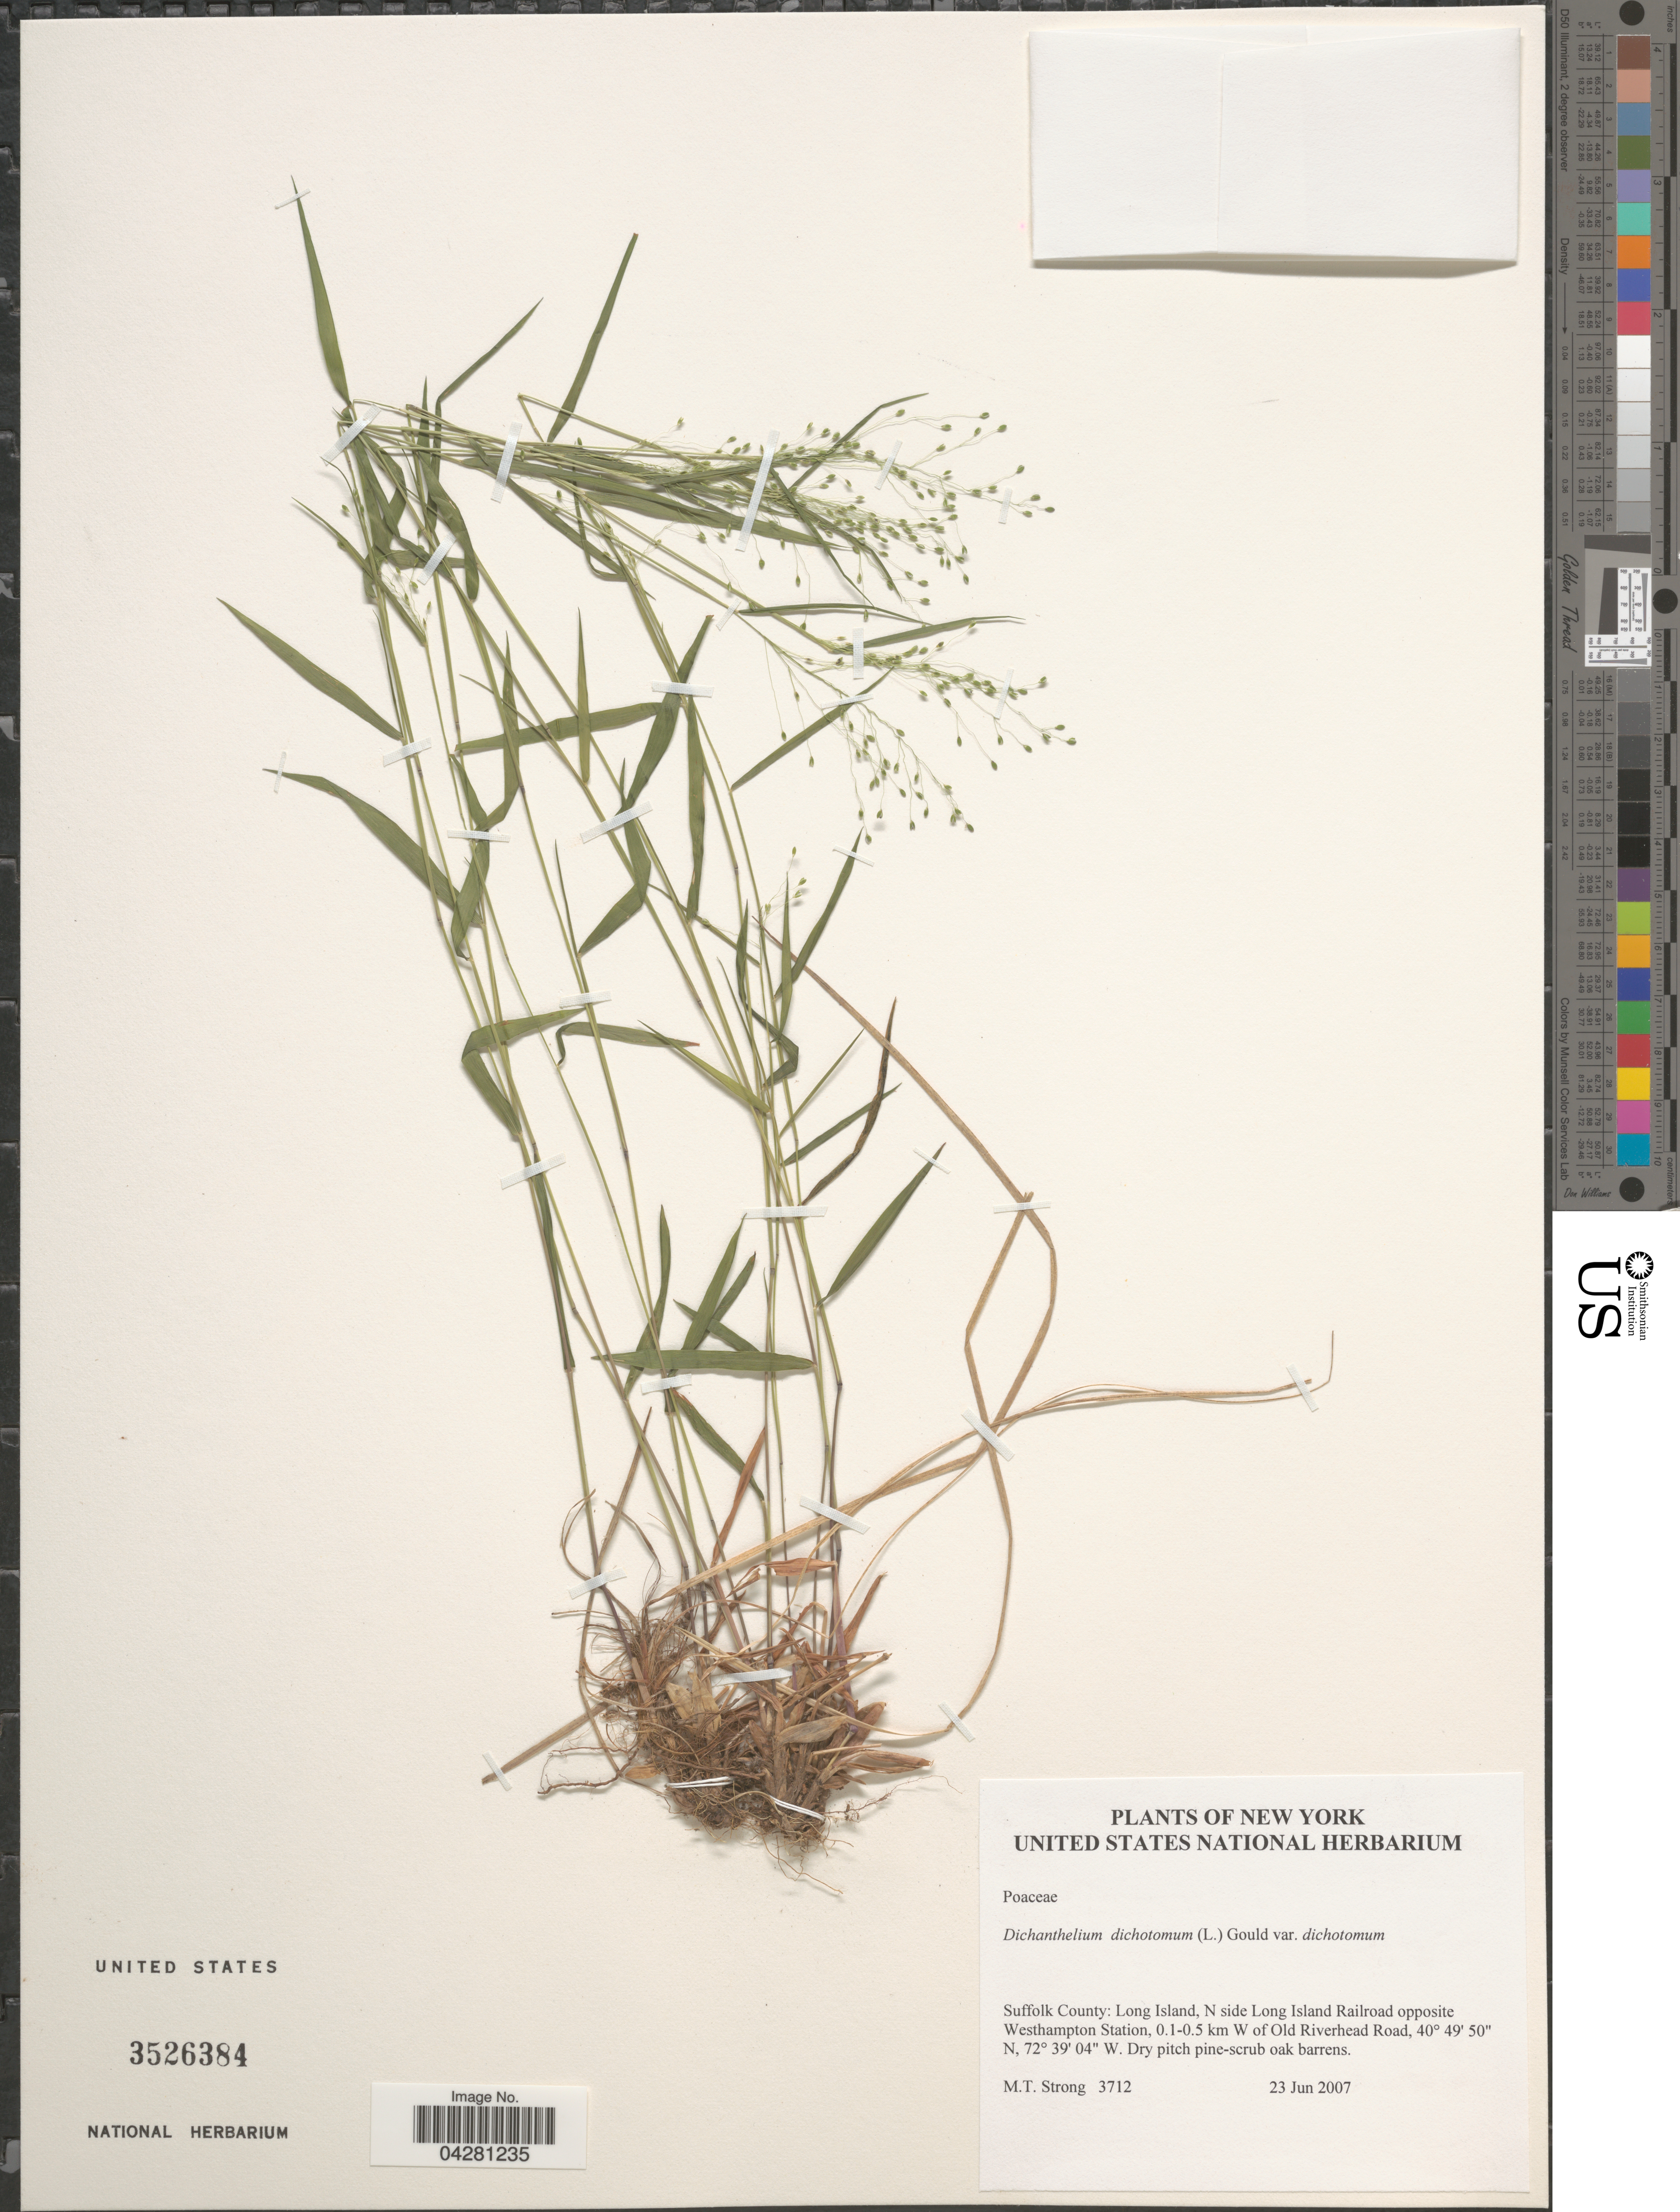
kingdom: Plantae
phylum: Tracheophyta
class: Liliopsida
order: Poales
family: Poaceae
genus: Dichanthelium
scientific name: Dichanthelium dichotomum var. dichotomum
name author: (L.) Gould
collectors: M. T. Strong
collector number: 3712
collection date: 2007-06-23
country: United States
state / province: New York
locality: Suffolk County: Long Island, N side Long Island Railroad opposite Westhampton Station, 0.1-0.5 km W of Old Riverhead Road.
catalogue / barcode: US 3526384